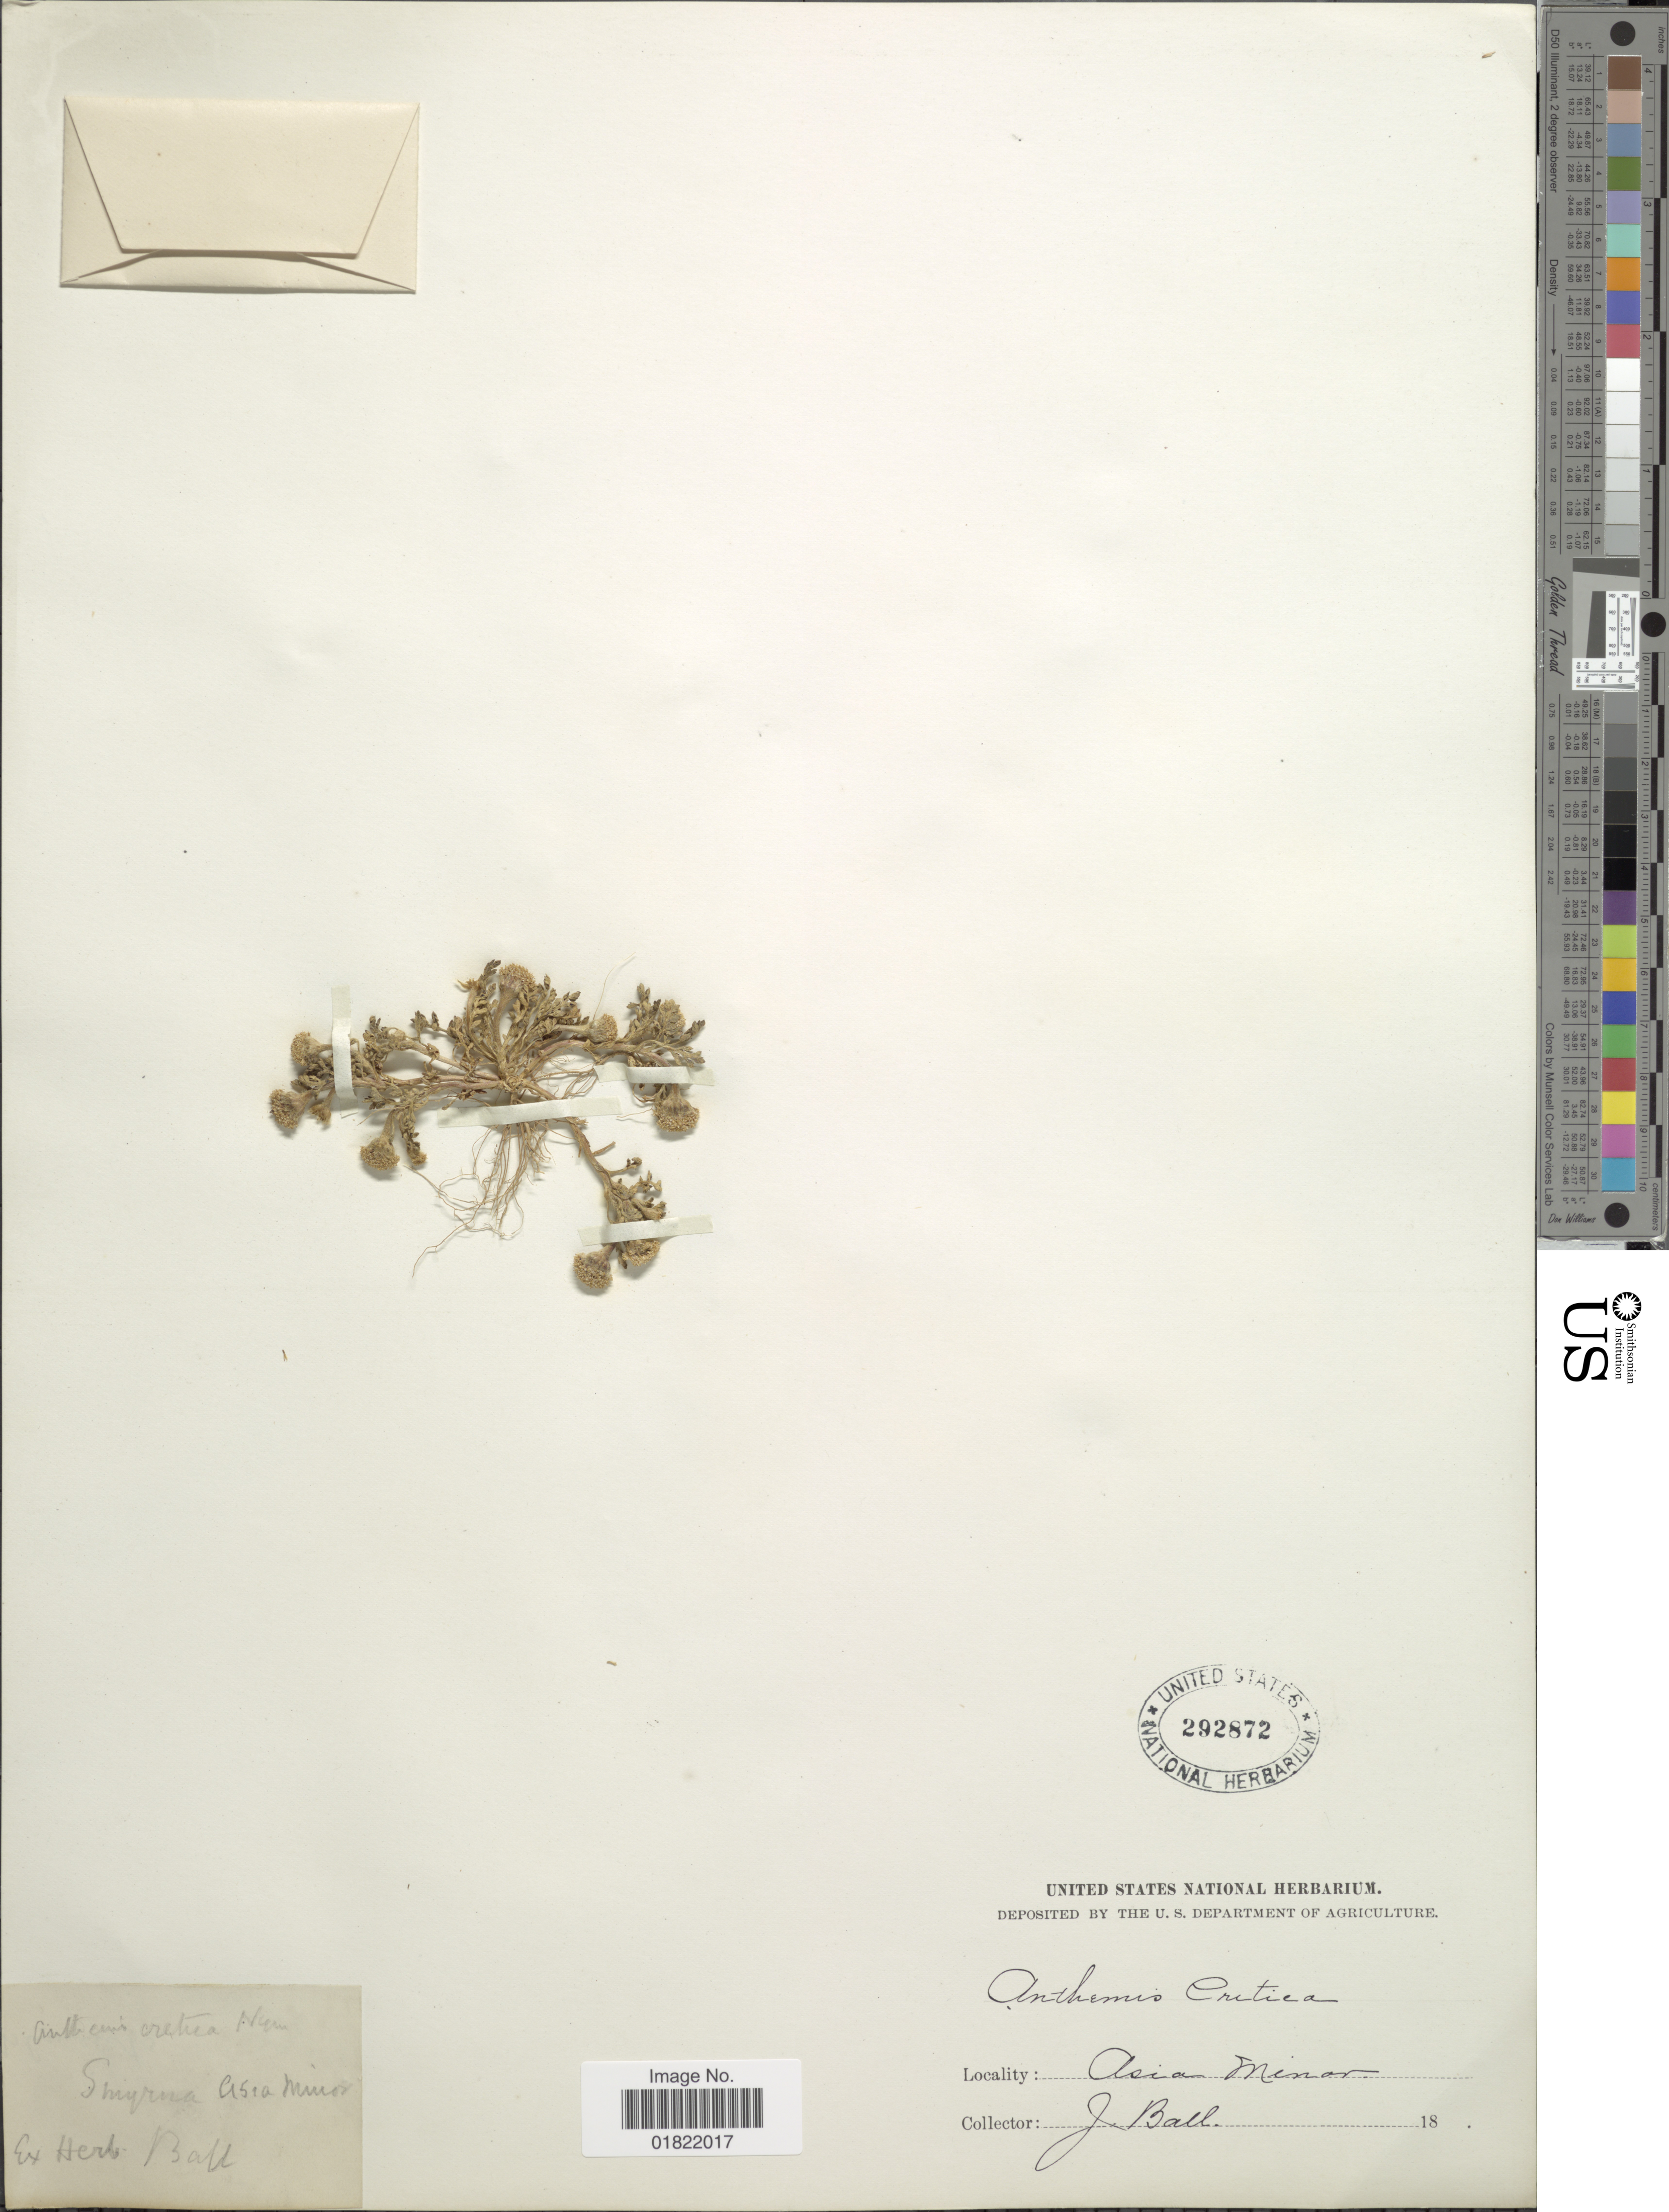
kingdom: Plantae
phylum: Tracheophyta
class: Magnoliopsida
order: Asterales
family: Asteraceae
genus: Anthemis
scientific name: Anthemis cretica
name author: L.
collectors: J. Ball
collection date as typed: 18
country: Turkey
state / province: Izmir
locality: Asia Minor, Shmyrna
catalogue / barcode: US 292872